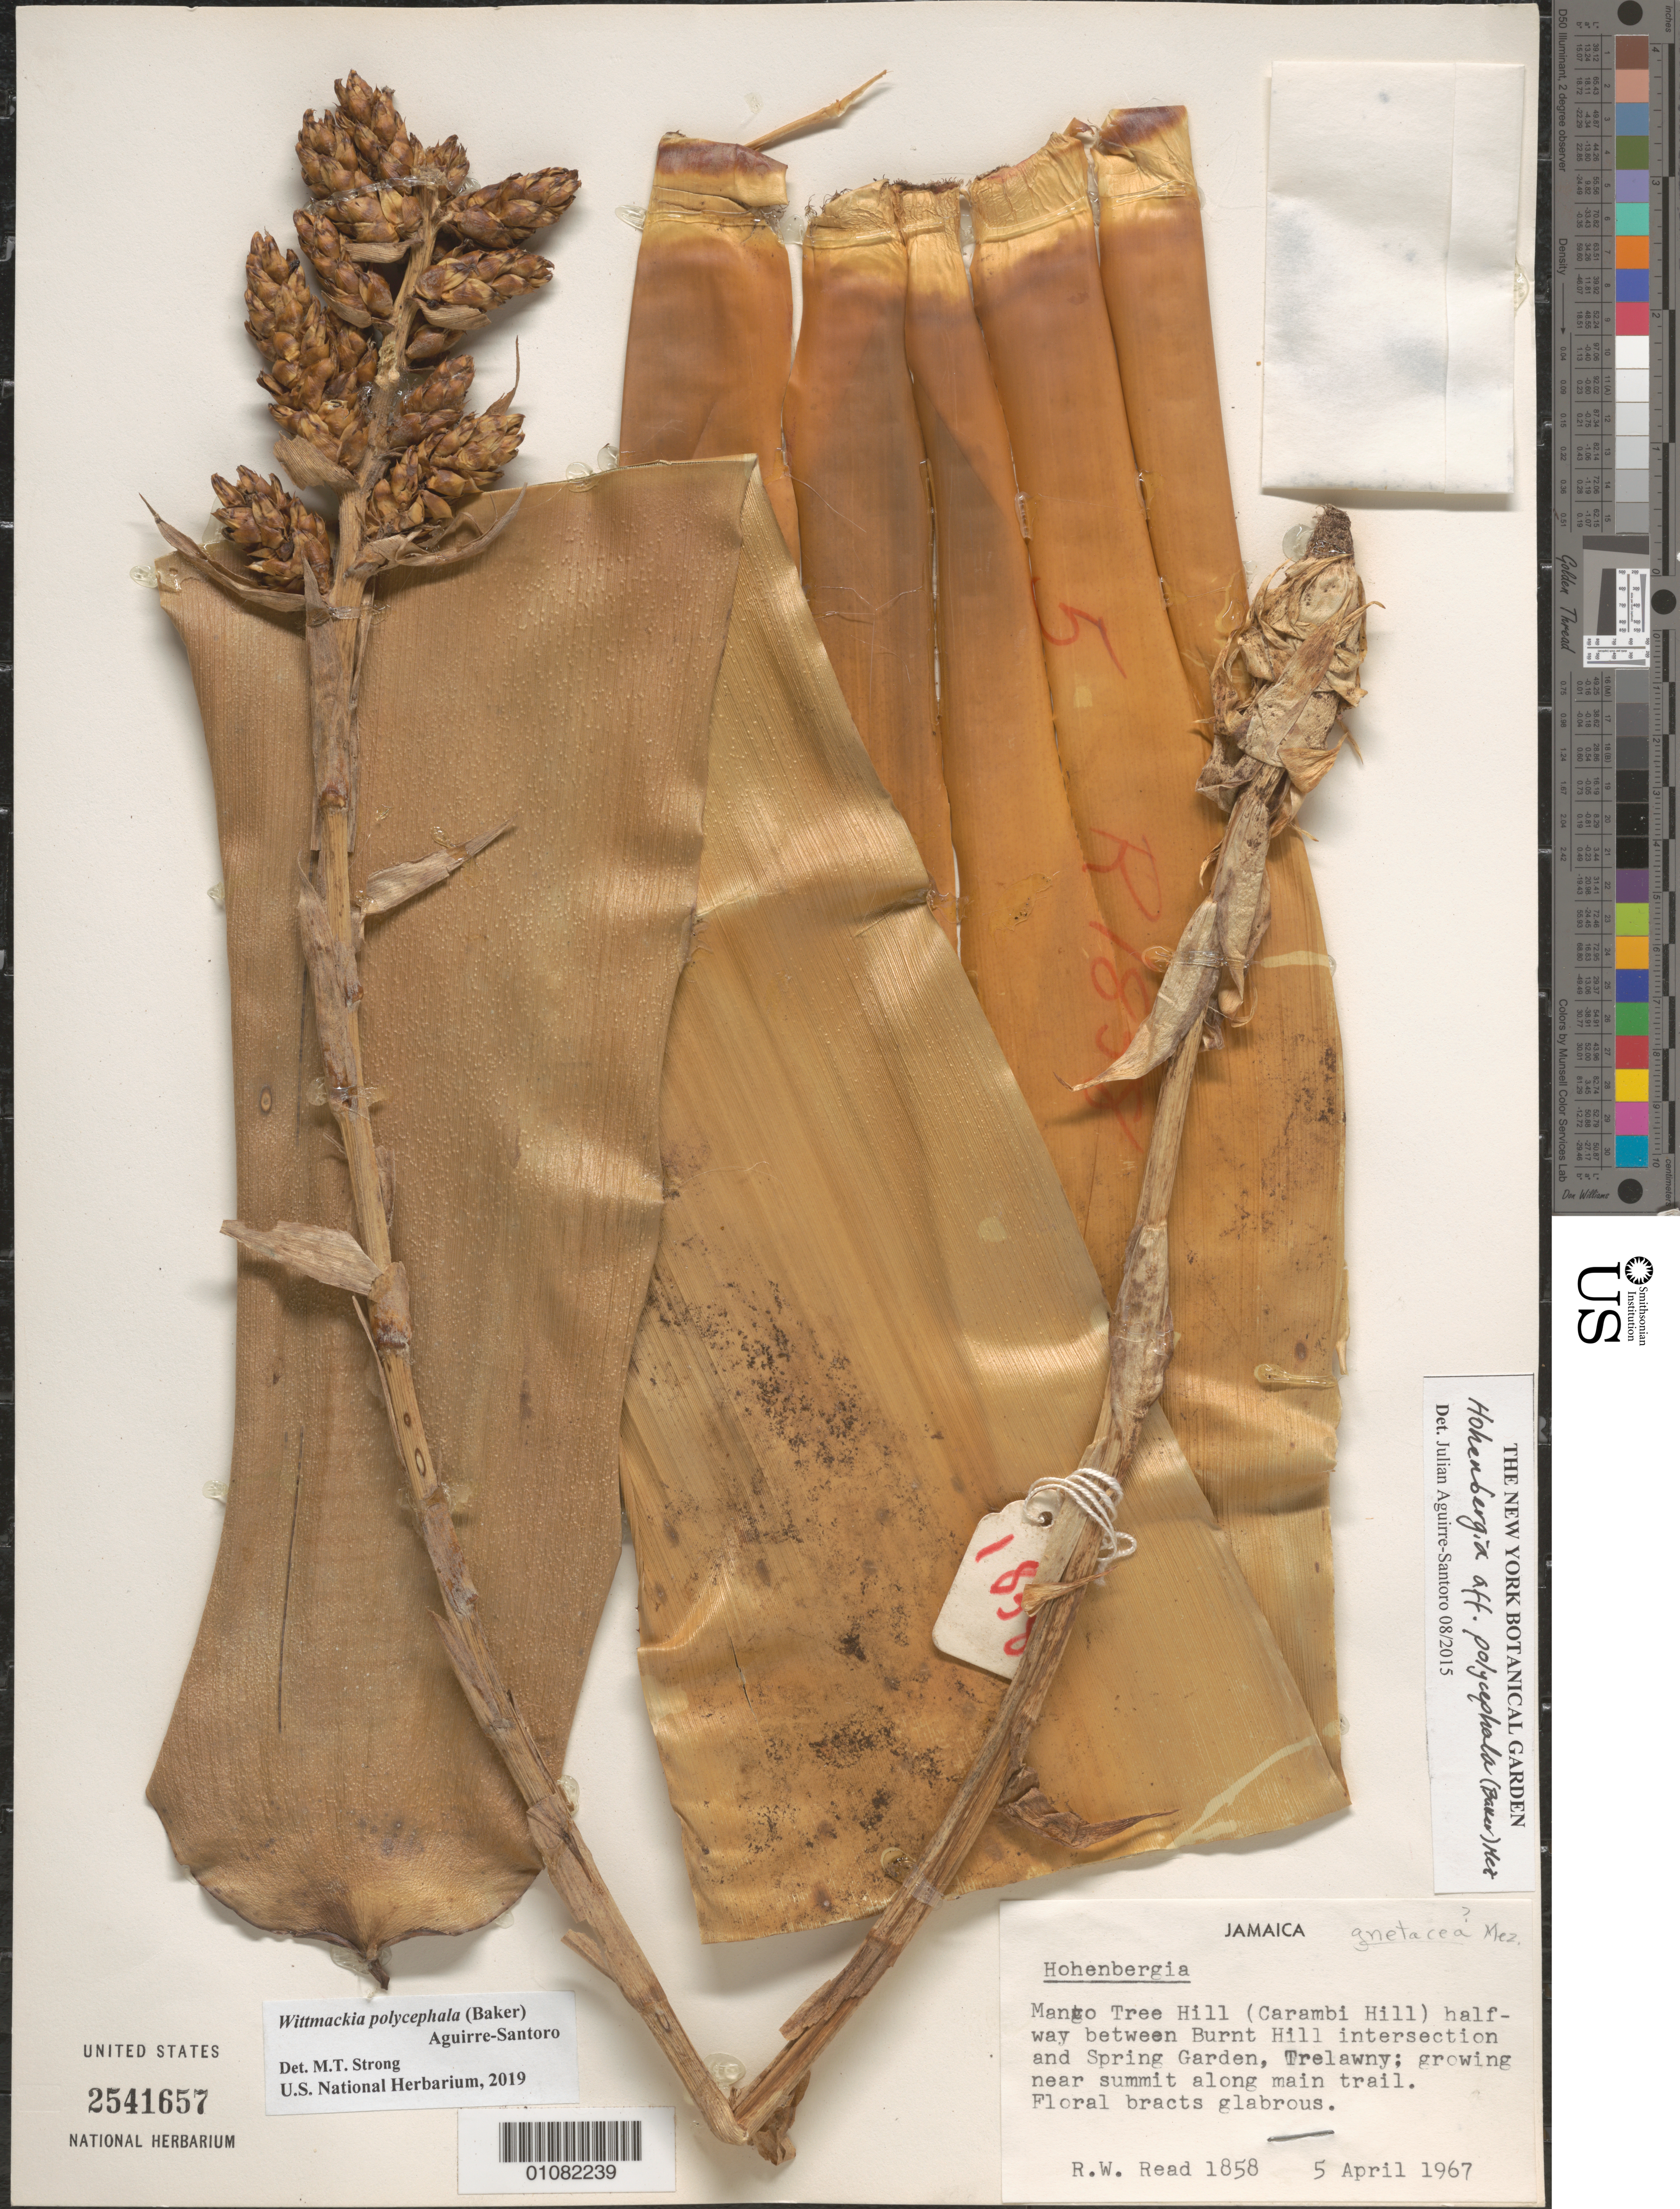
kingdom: Plantae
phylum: Tracheophyta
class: Liliopsida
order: Poales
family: Bromeliaceae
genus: Wittmackia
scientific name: Wittmackia polycephela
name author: (Baker) Aguirre-Santoro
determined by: Strong, Mark T., (BOT), Smithsonian Institution - National Museum of Natural History (UNITED STATES)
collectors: R. W. Read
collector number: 1858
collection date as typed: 05 Apr 1967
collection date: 1967-04-05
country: Jamaica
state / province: Trelawny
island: Jamaica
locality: Mango Tree Hill (Carambi Hill) halfway between Burnt Hill intersection and Spring Garden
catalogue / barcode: US 2541657